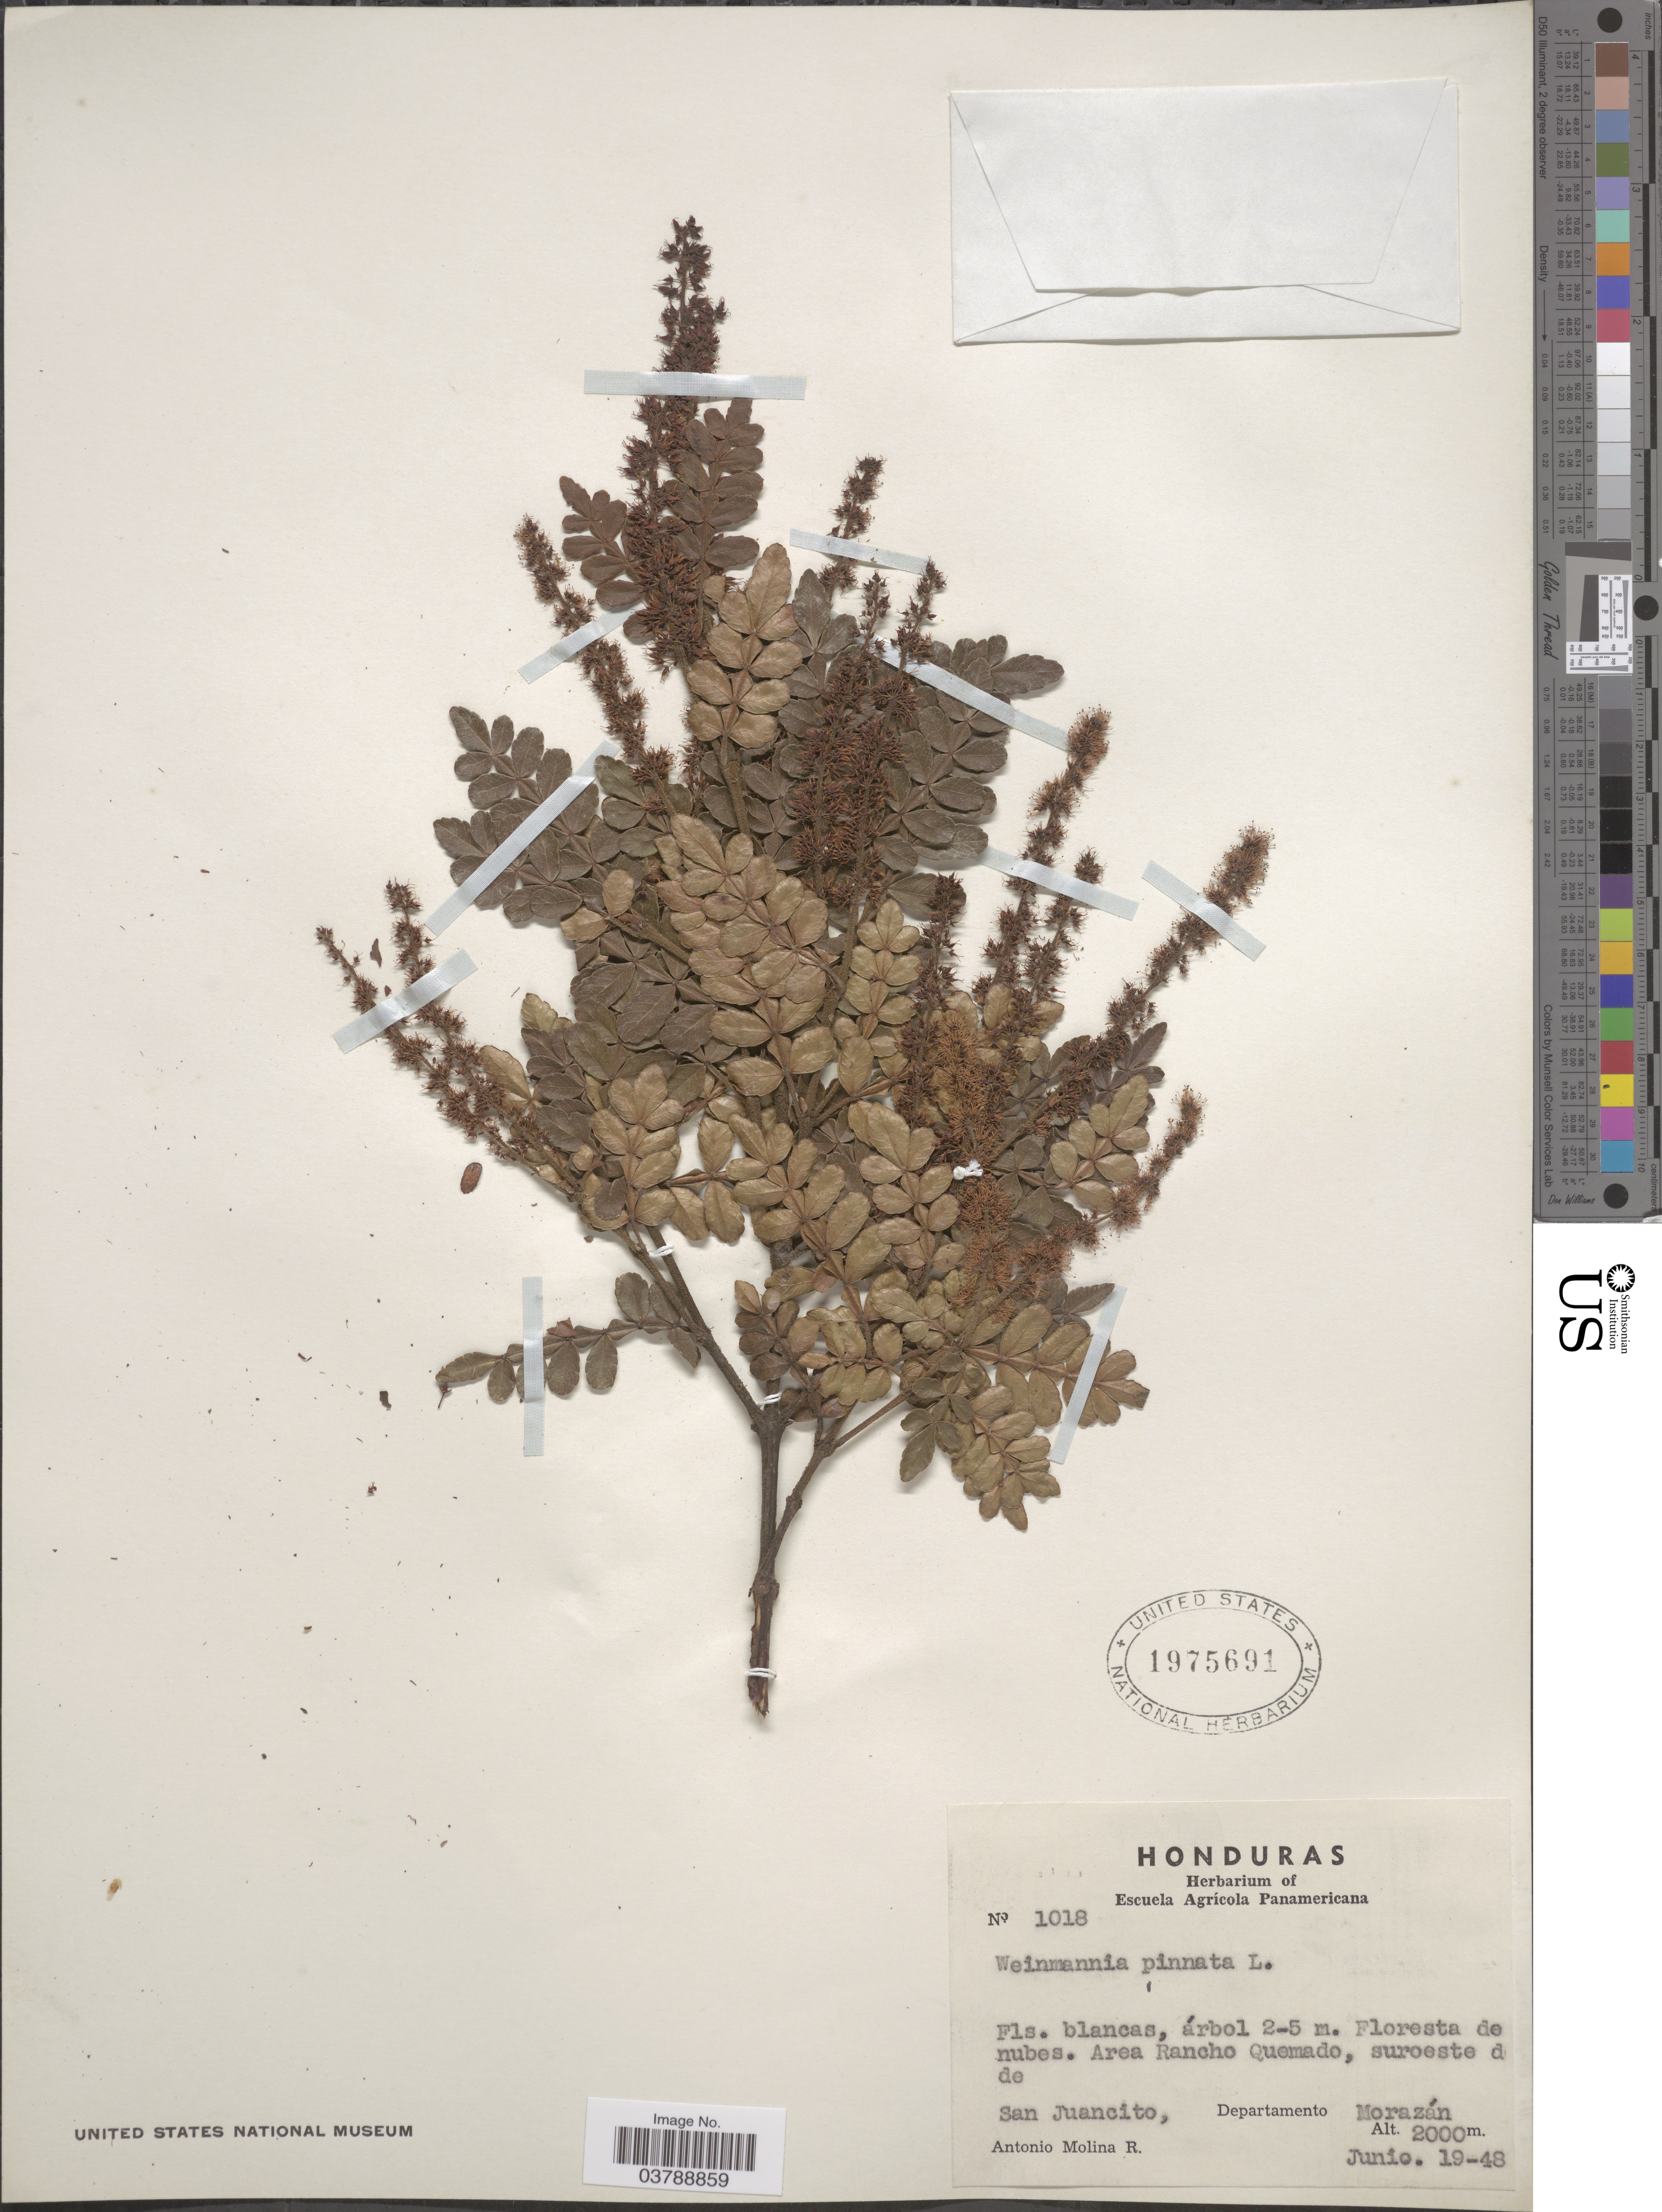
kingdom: Plantae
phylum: Tracheophyta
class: Magnoliopsida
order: Oxalidales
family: Cunoniaceae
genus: Weinmannia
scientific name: Weinmannia pinnata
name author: L.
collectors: A. Molina R.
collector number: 1018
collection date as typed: Transcribed d/m/y: 19/6/48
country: Honduras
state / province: Fco. Morazán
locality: Area Rancho Quemado, suroeste de San Juancito, Departamento Morazán.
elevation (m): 2000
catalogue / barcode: US 1975691